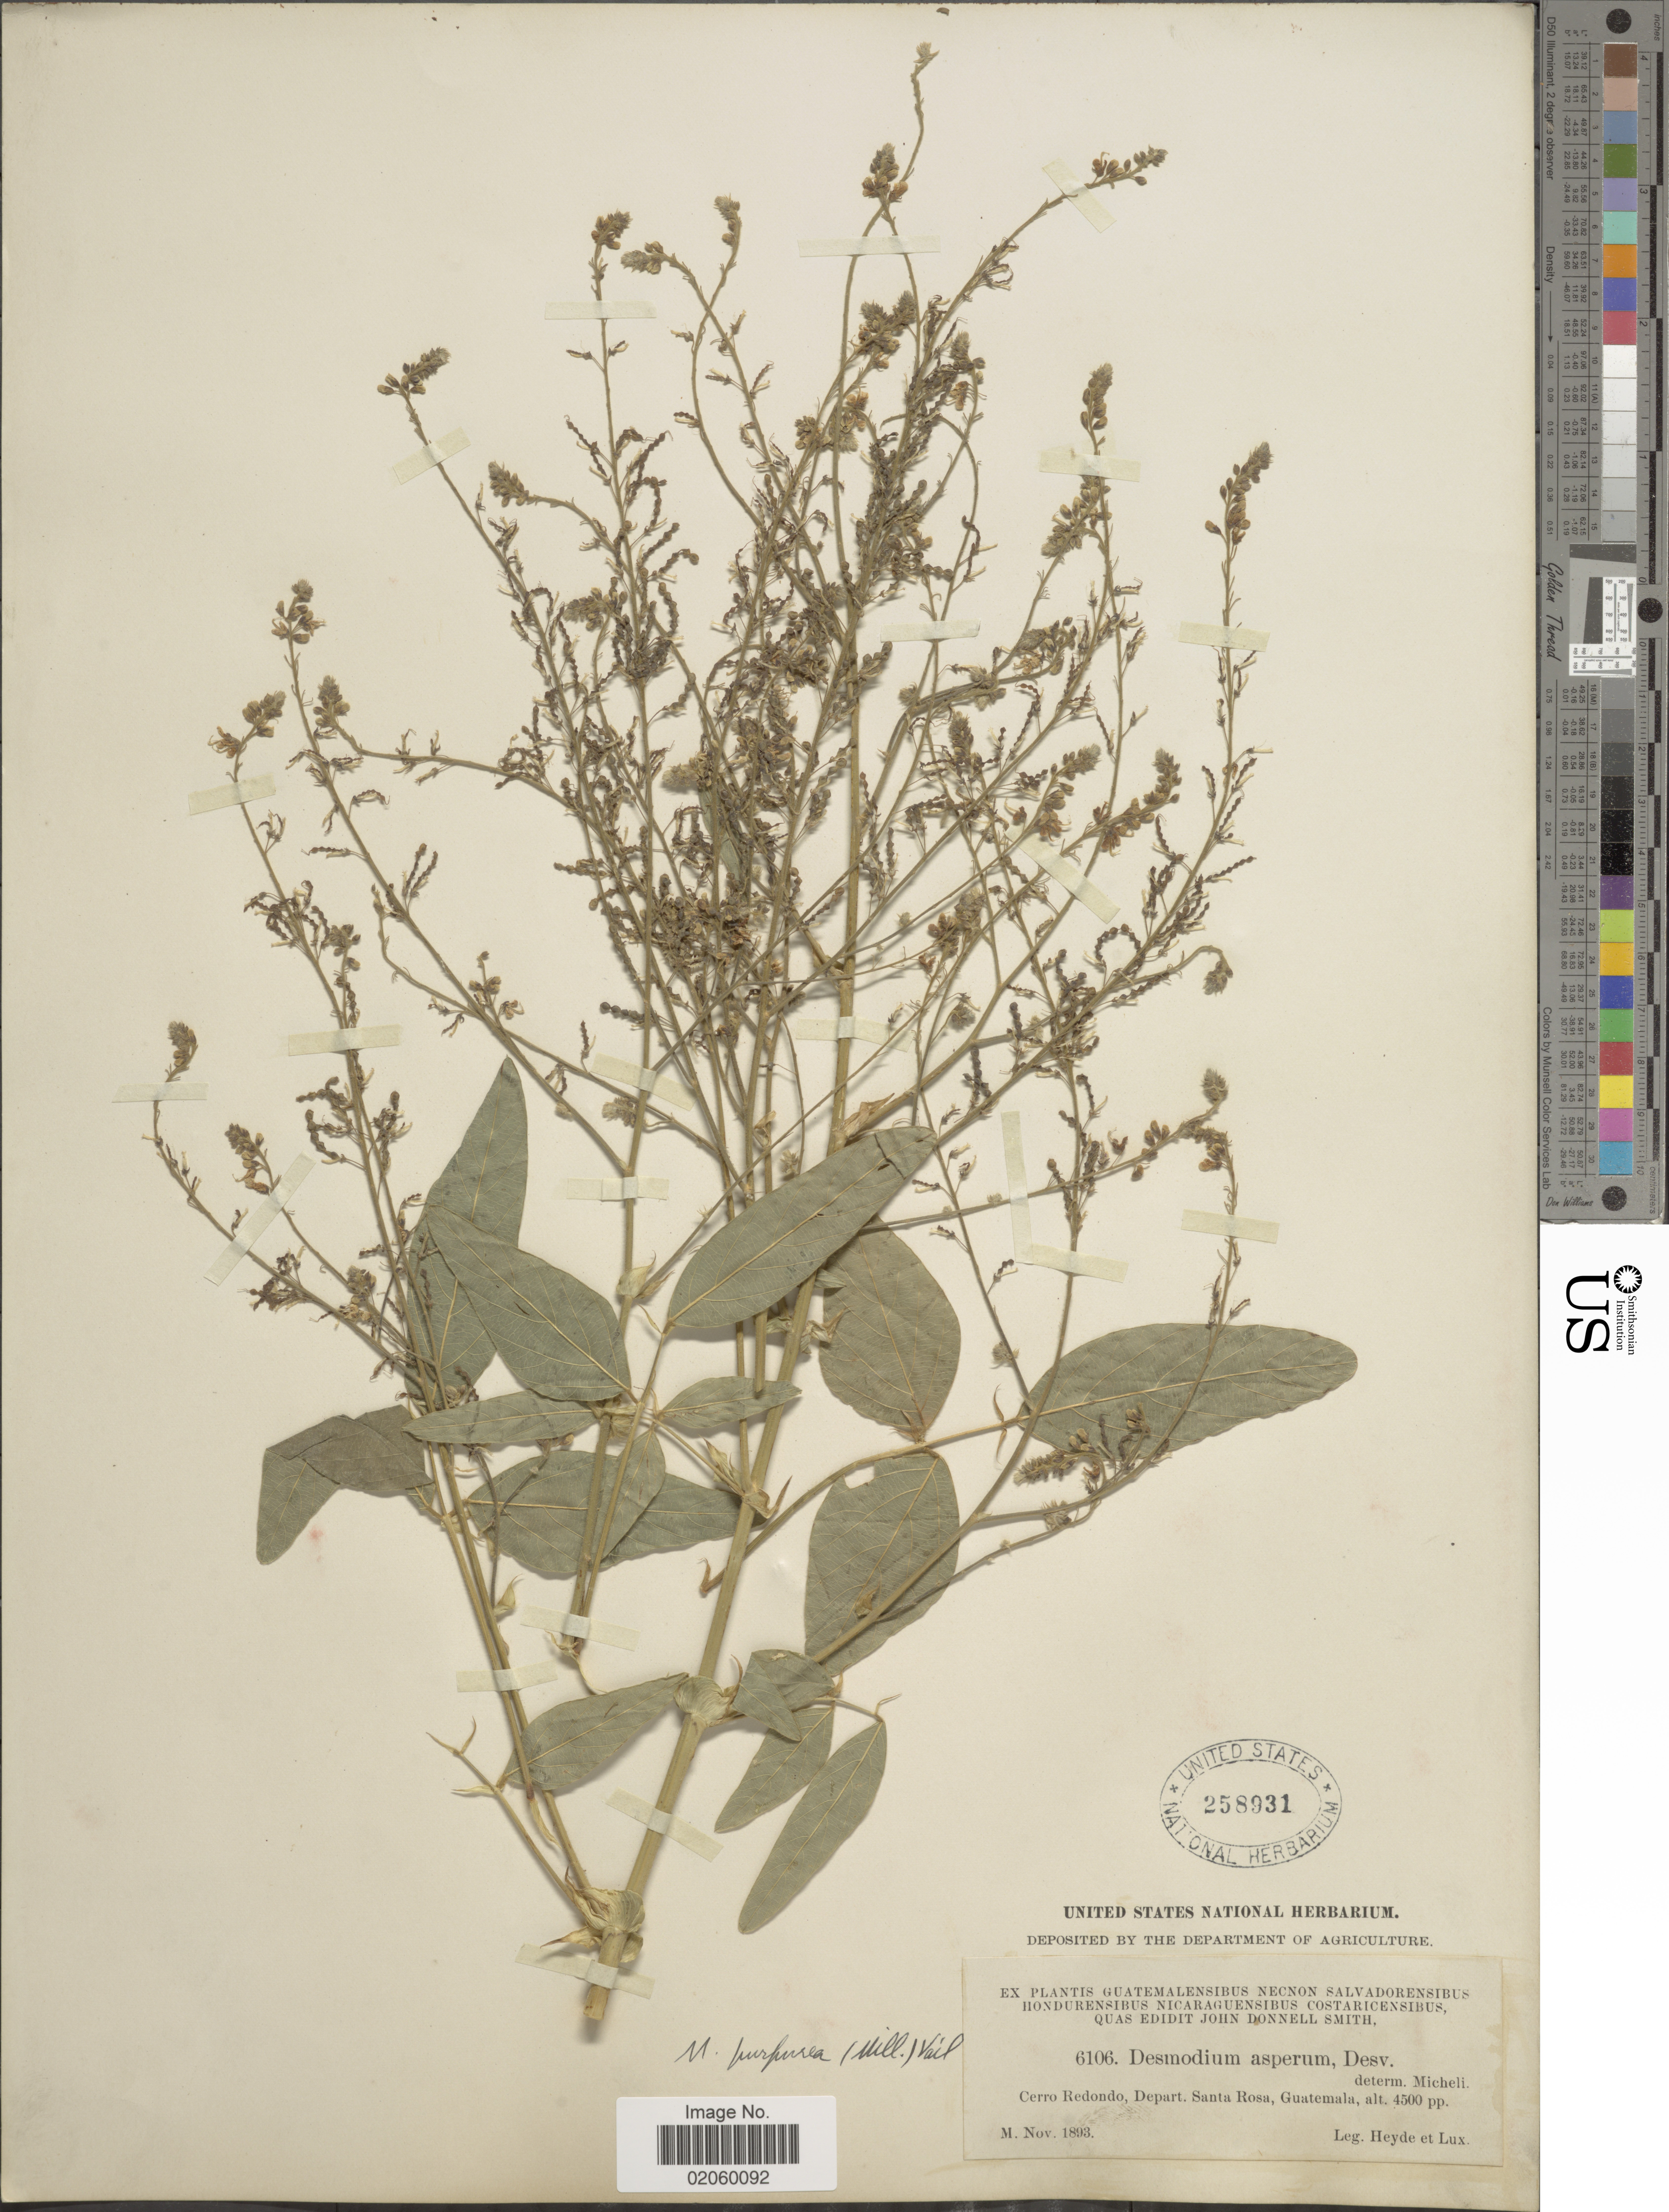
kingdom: Plantae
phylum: Tracheophyta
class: Magnoliopsida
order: Fabales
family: Fabaceae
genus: Desmodium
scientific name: Desmodium tortuosum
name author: (Sw.) DC.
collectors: Heyde & Lux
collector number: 6106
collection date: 1893-11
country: Guatemala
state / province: Santa Rosa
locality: Cerro Redondo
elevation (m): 1372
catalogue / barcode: US 258931